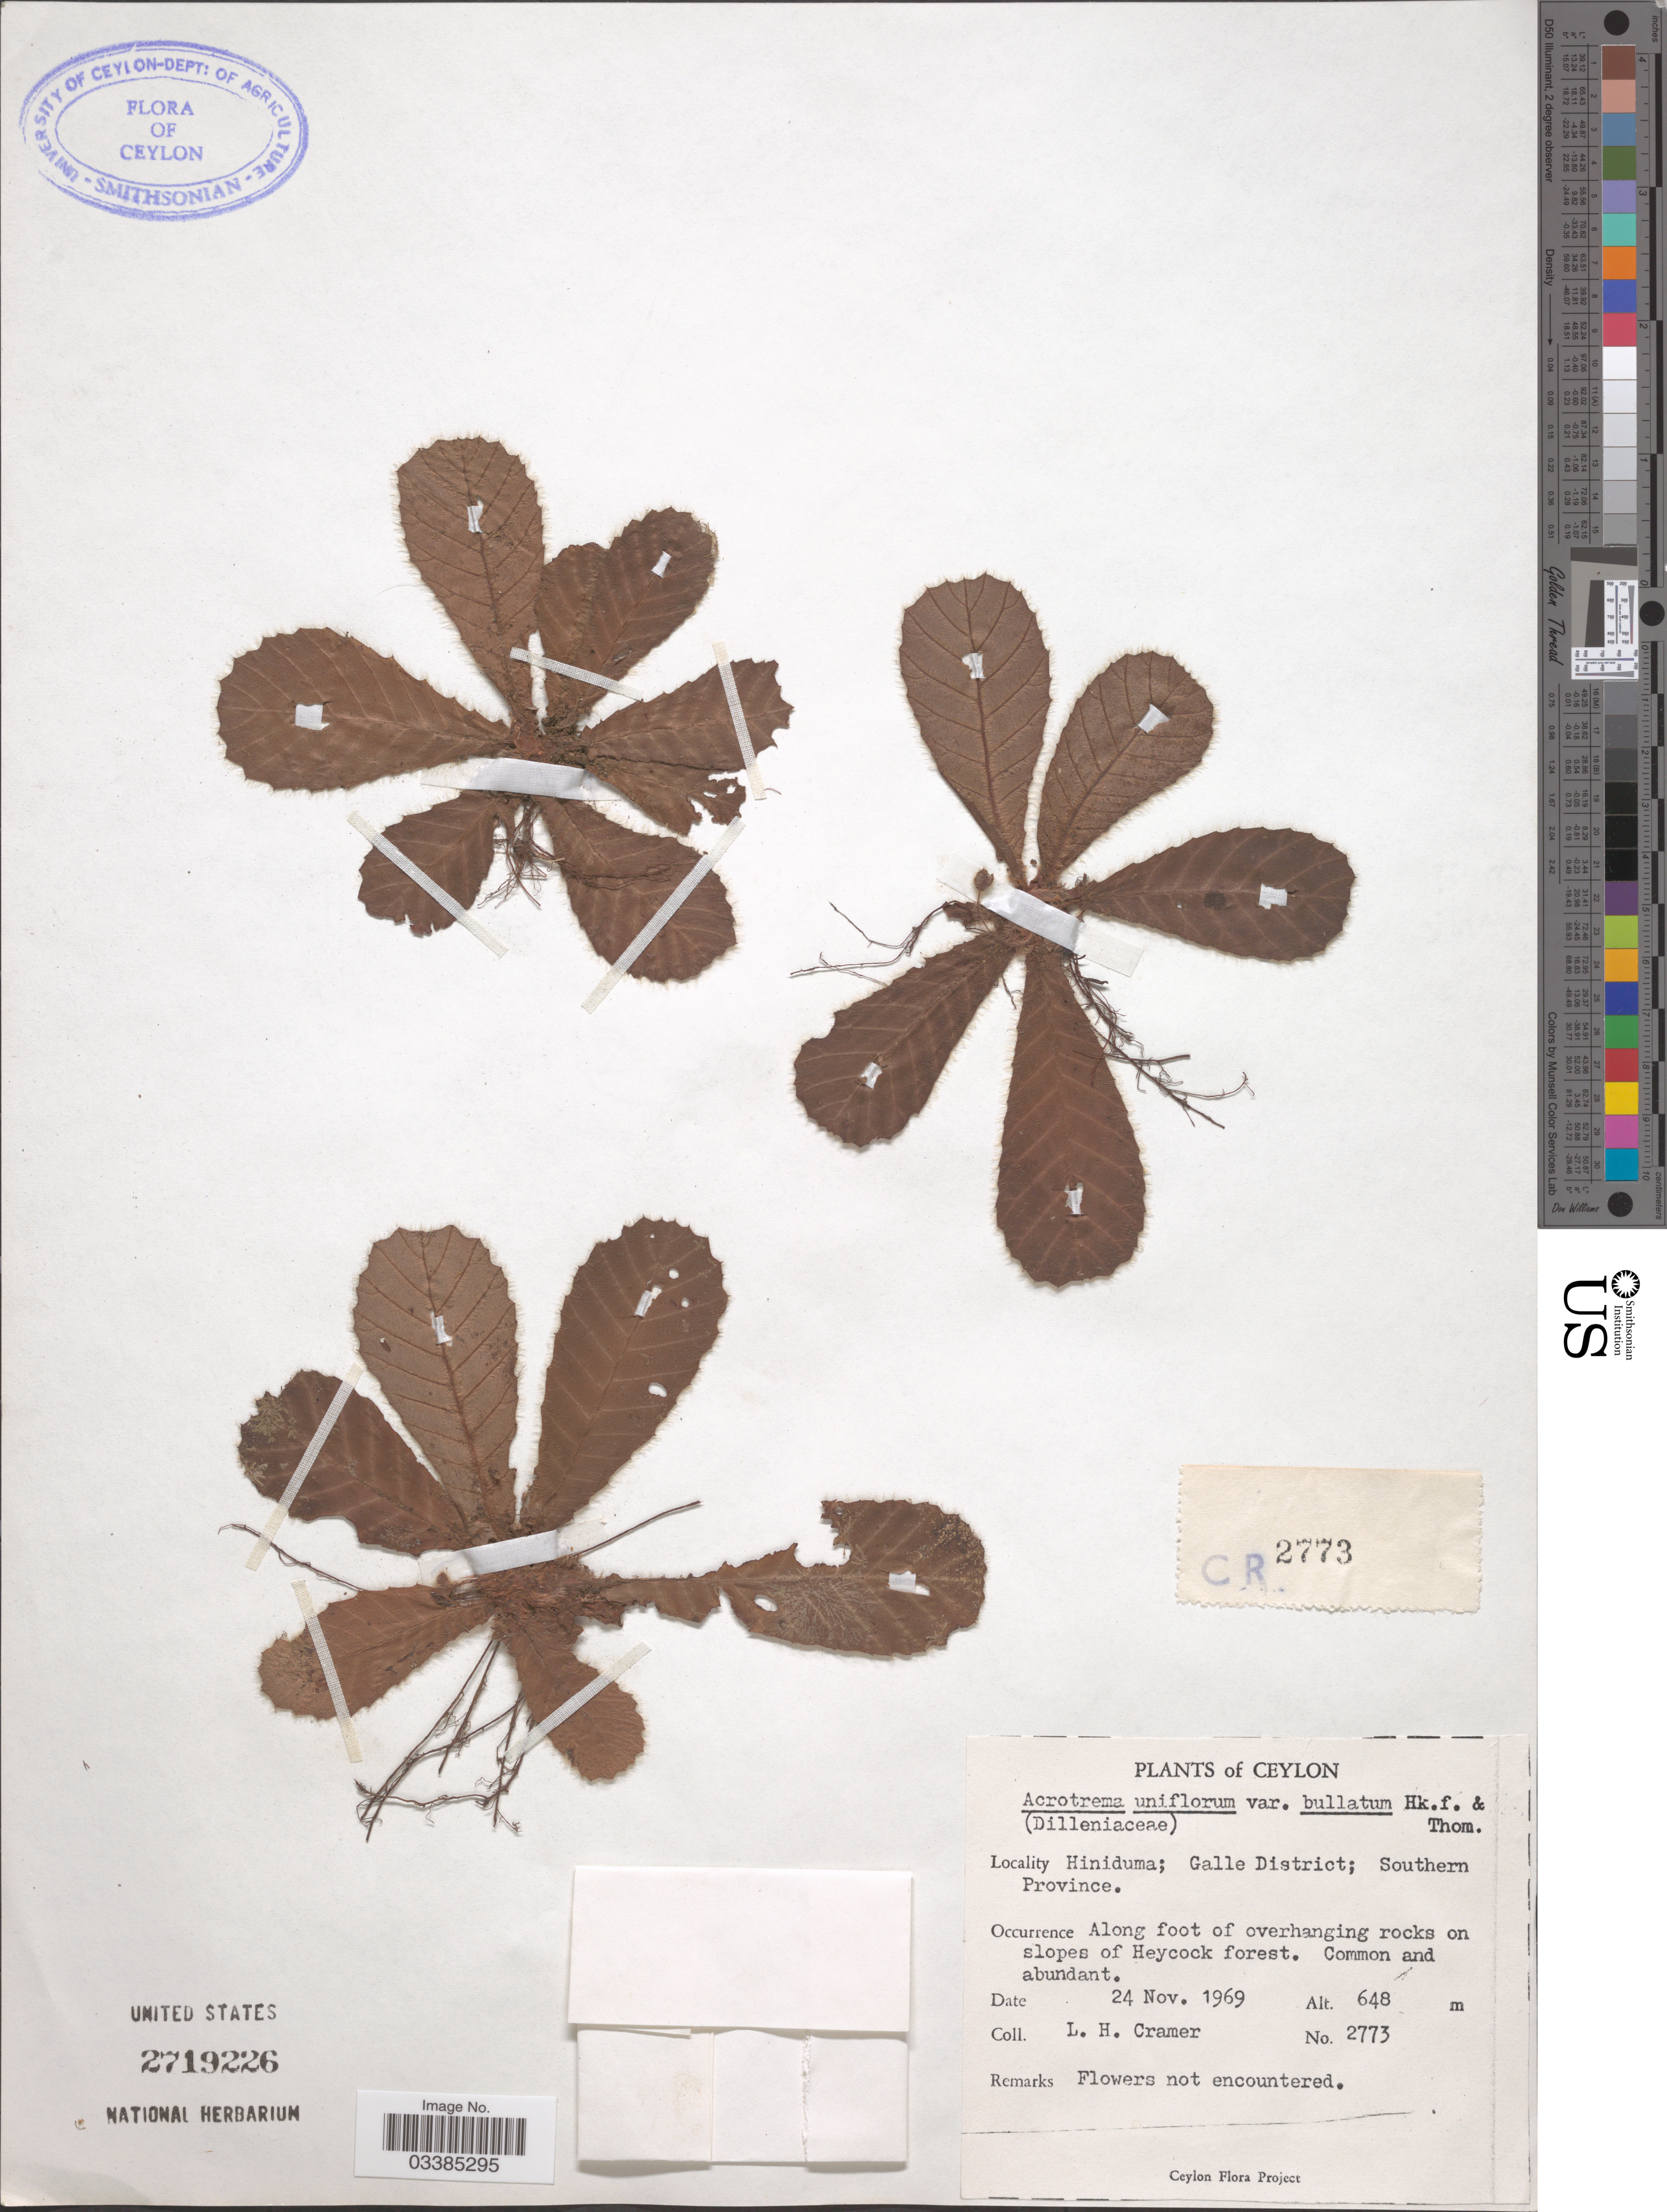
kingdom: Plantae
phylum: Tracheophyta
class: Magnoliopsida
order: Dilleniales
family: Dilleniaceae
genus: Acrotrema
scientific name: Acrotrema uniflorum var. bullatum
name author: (Thwaites) Hook. f. & Thomson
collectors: L. H. Cramer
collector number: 2773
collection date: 1969-11-24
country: Sri Lanka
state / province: Southern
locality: Ceylon. Hiniduma; Galle District. Along foot of overhanging rocks on slopes of Heycock forest.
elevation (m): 648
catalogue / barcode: US 2719226